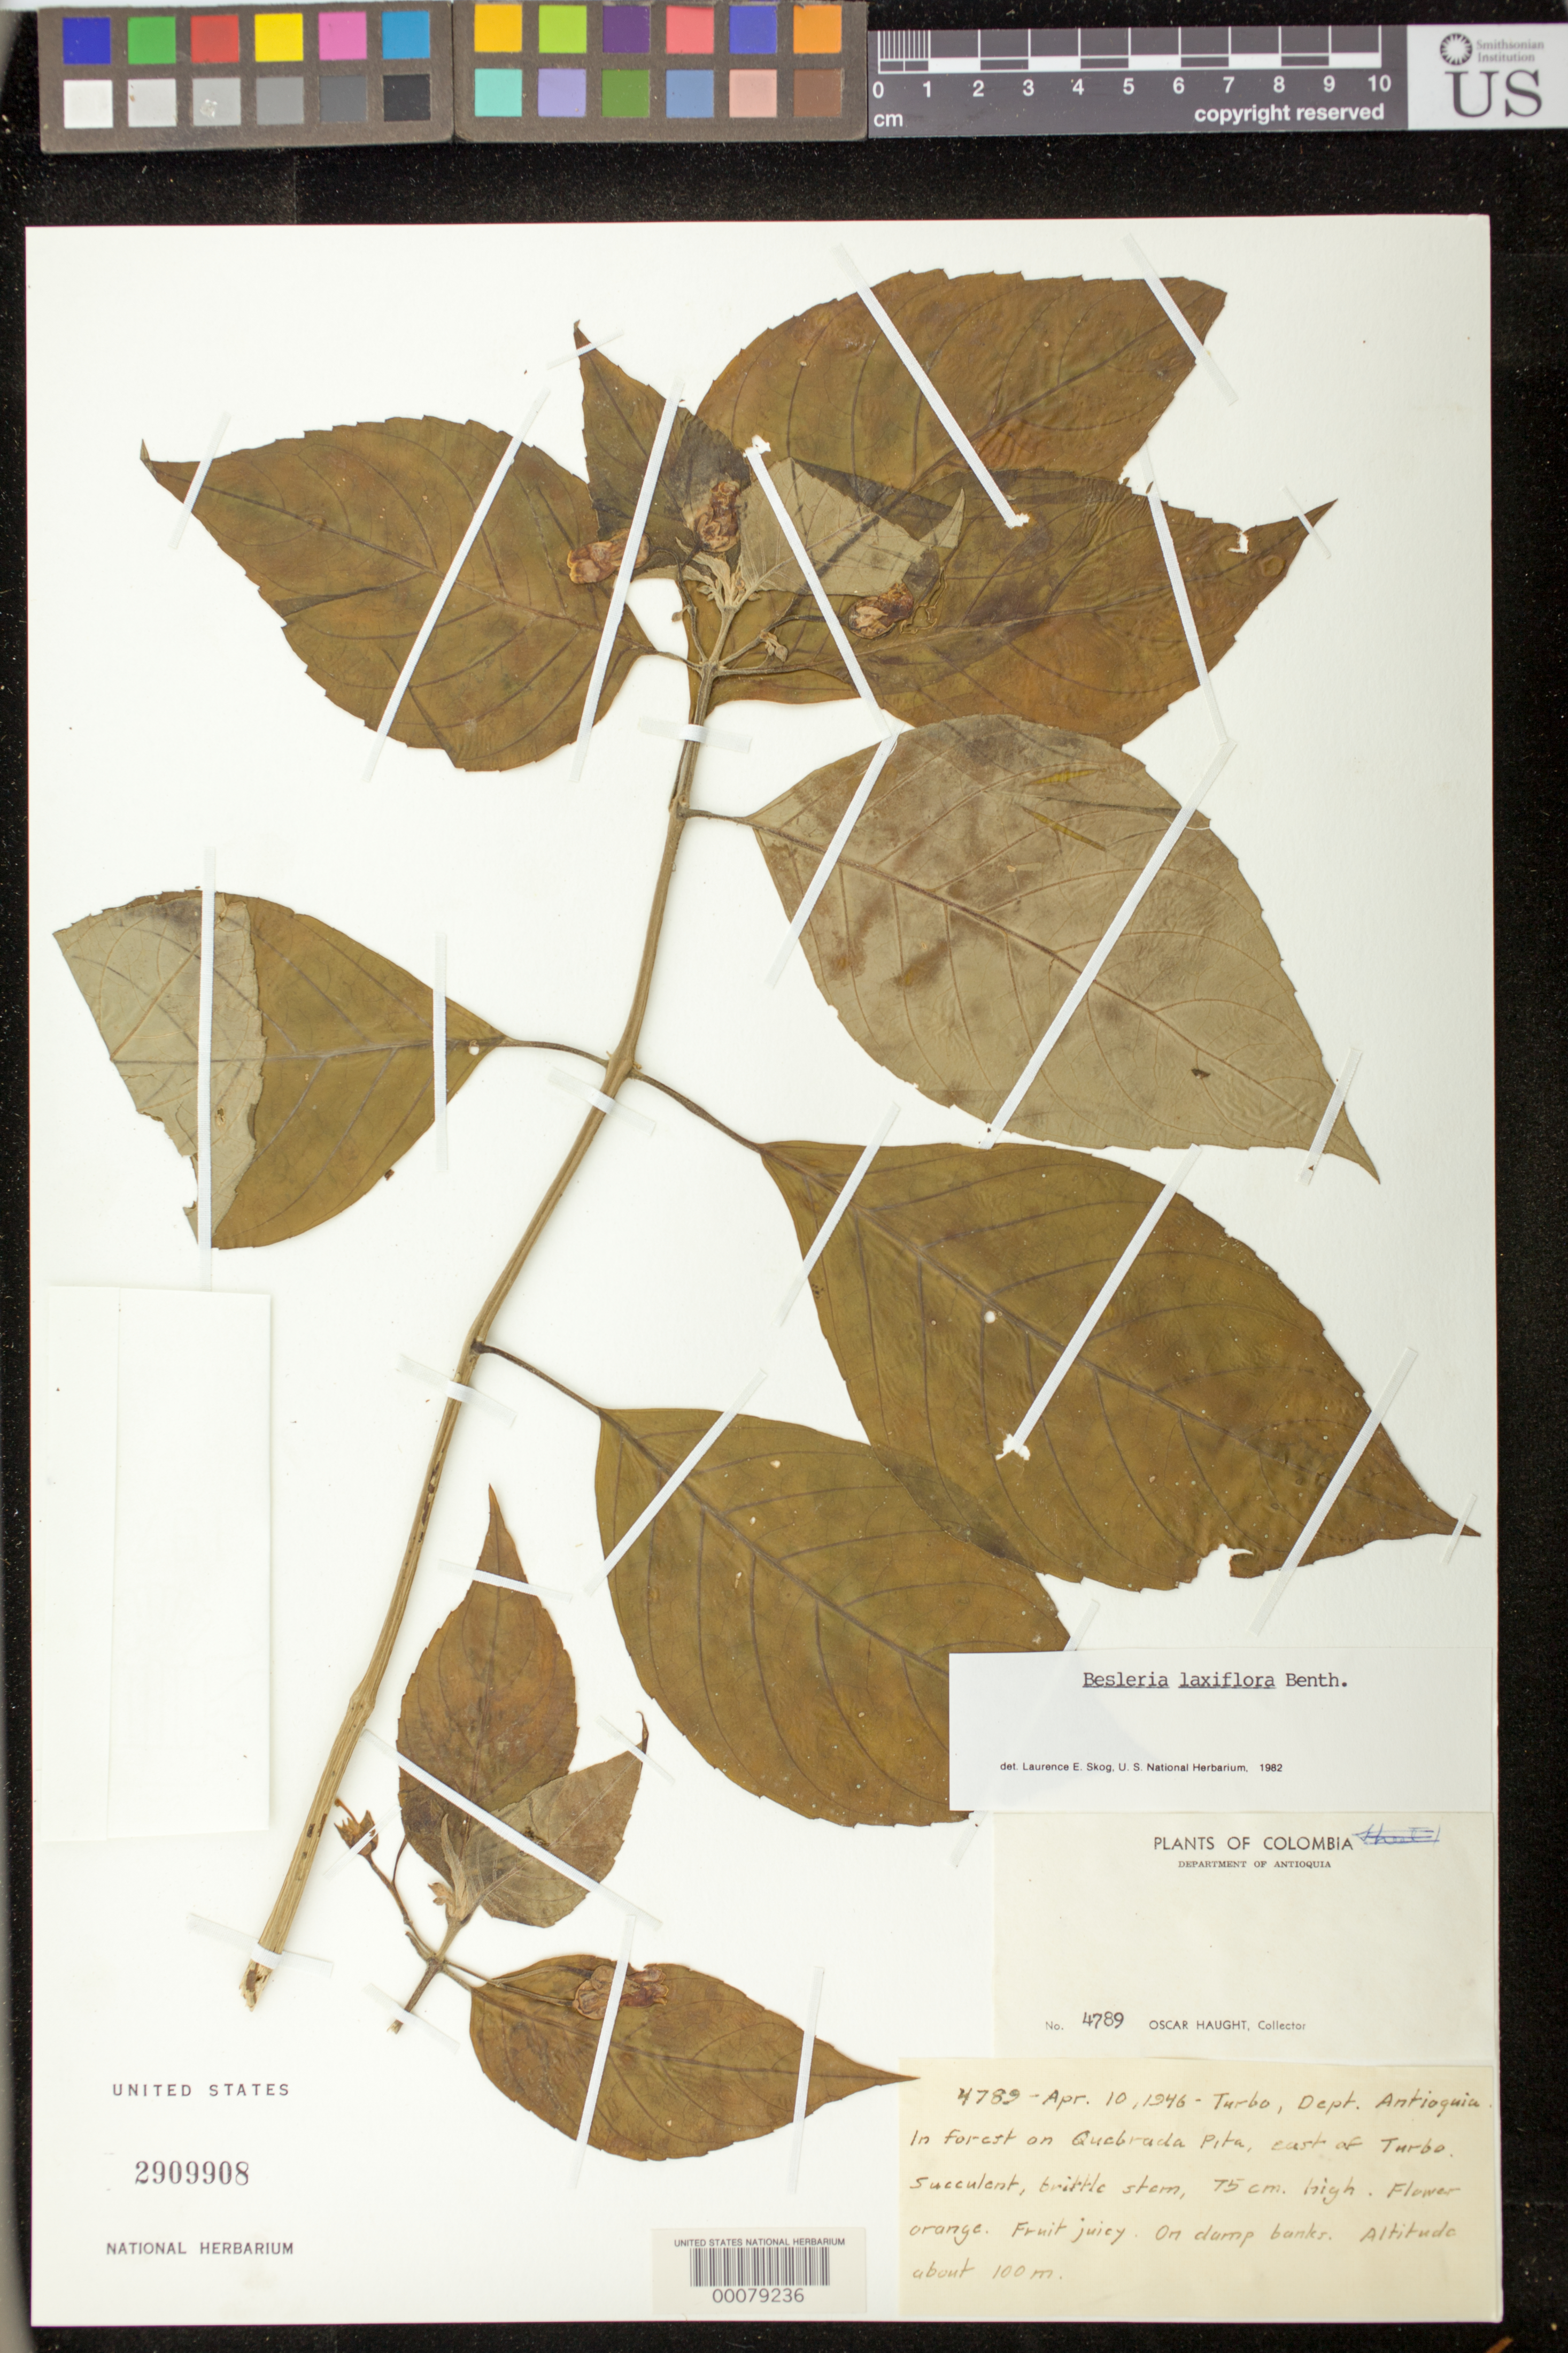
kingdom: Plantae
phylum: Tracheophyta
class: Magnoliopsida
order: Lamiales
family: Gesneriaceae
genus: Besleria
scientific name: Besleria laxiflora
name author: Benth.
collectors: O. L. Haught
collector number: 4789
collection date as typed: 10 Apr 1946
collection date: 1946-04-10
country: Colombia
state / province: Antioquia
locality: Turbo, on Quebrada Pita, E of Turbo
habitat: Forest, on damp banks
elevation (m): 100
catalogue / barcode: US 2909908